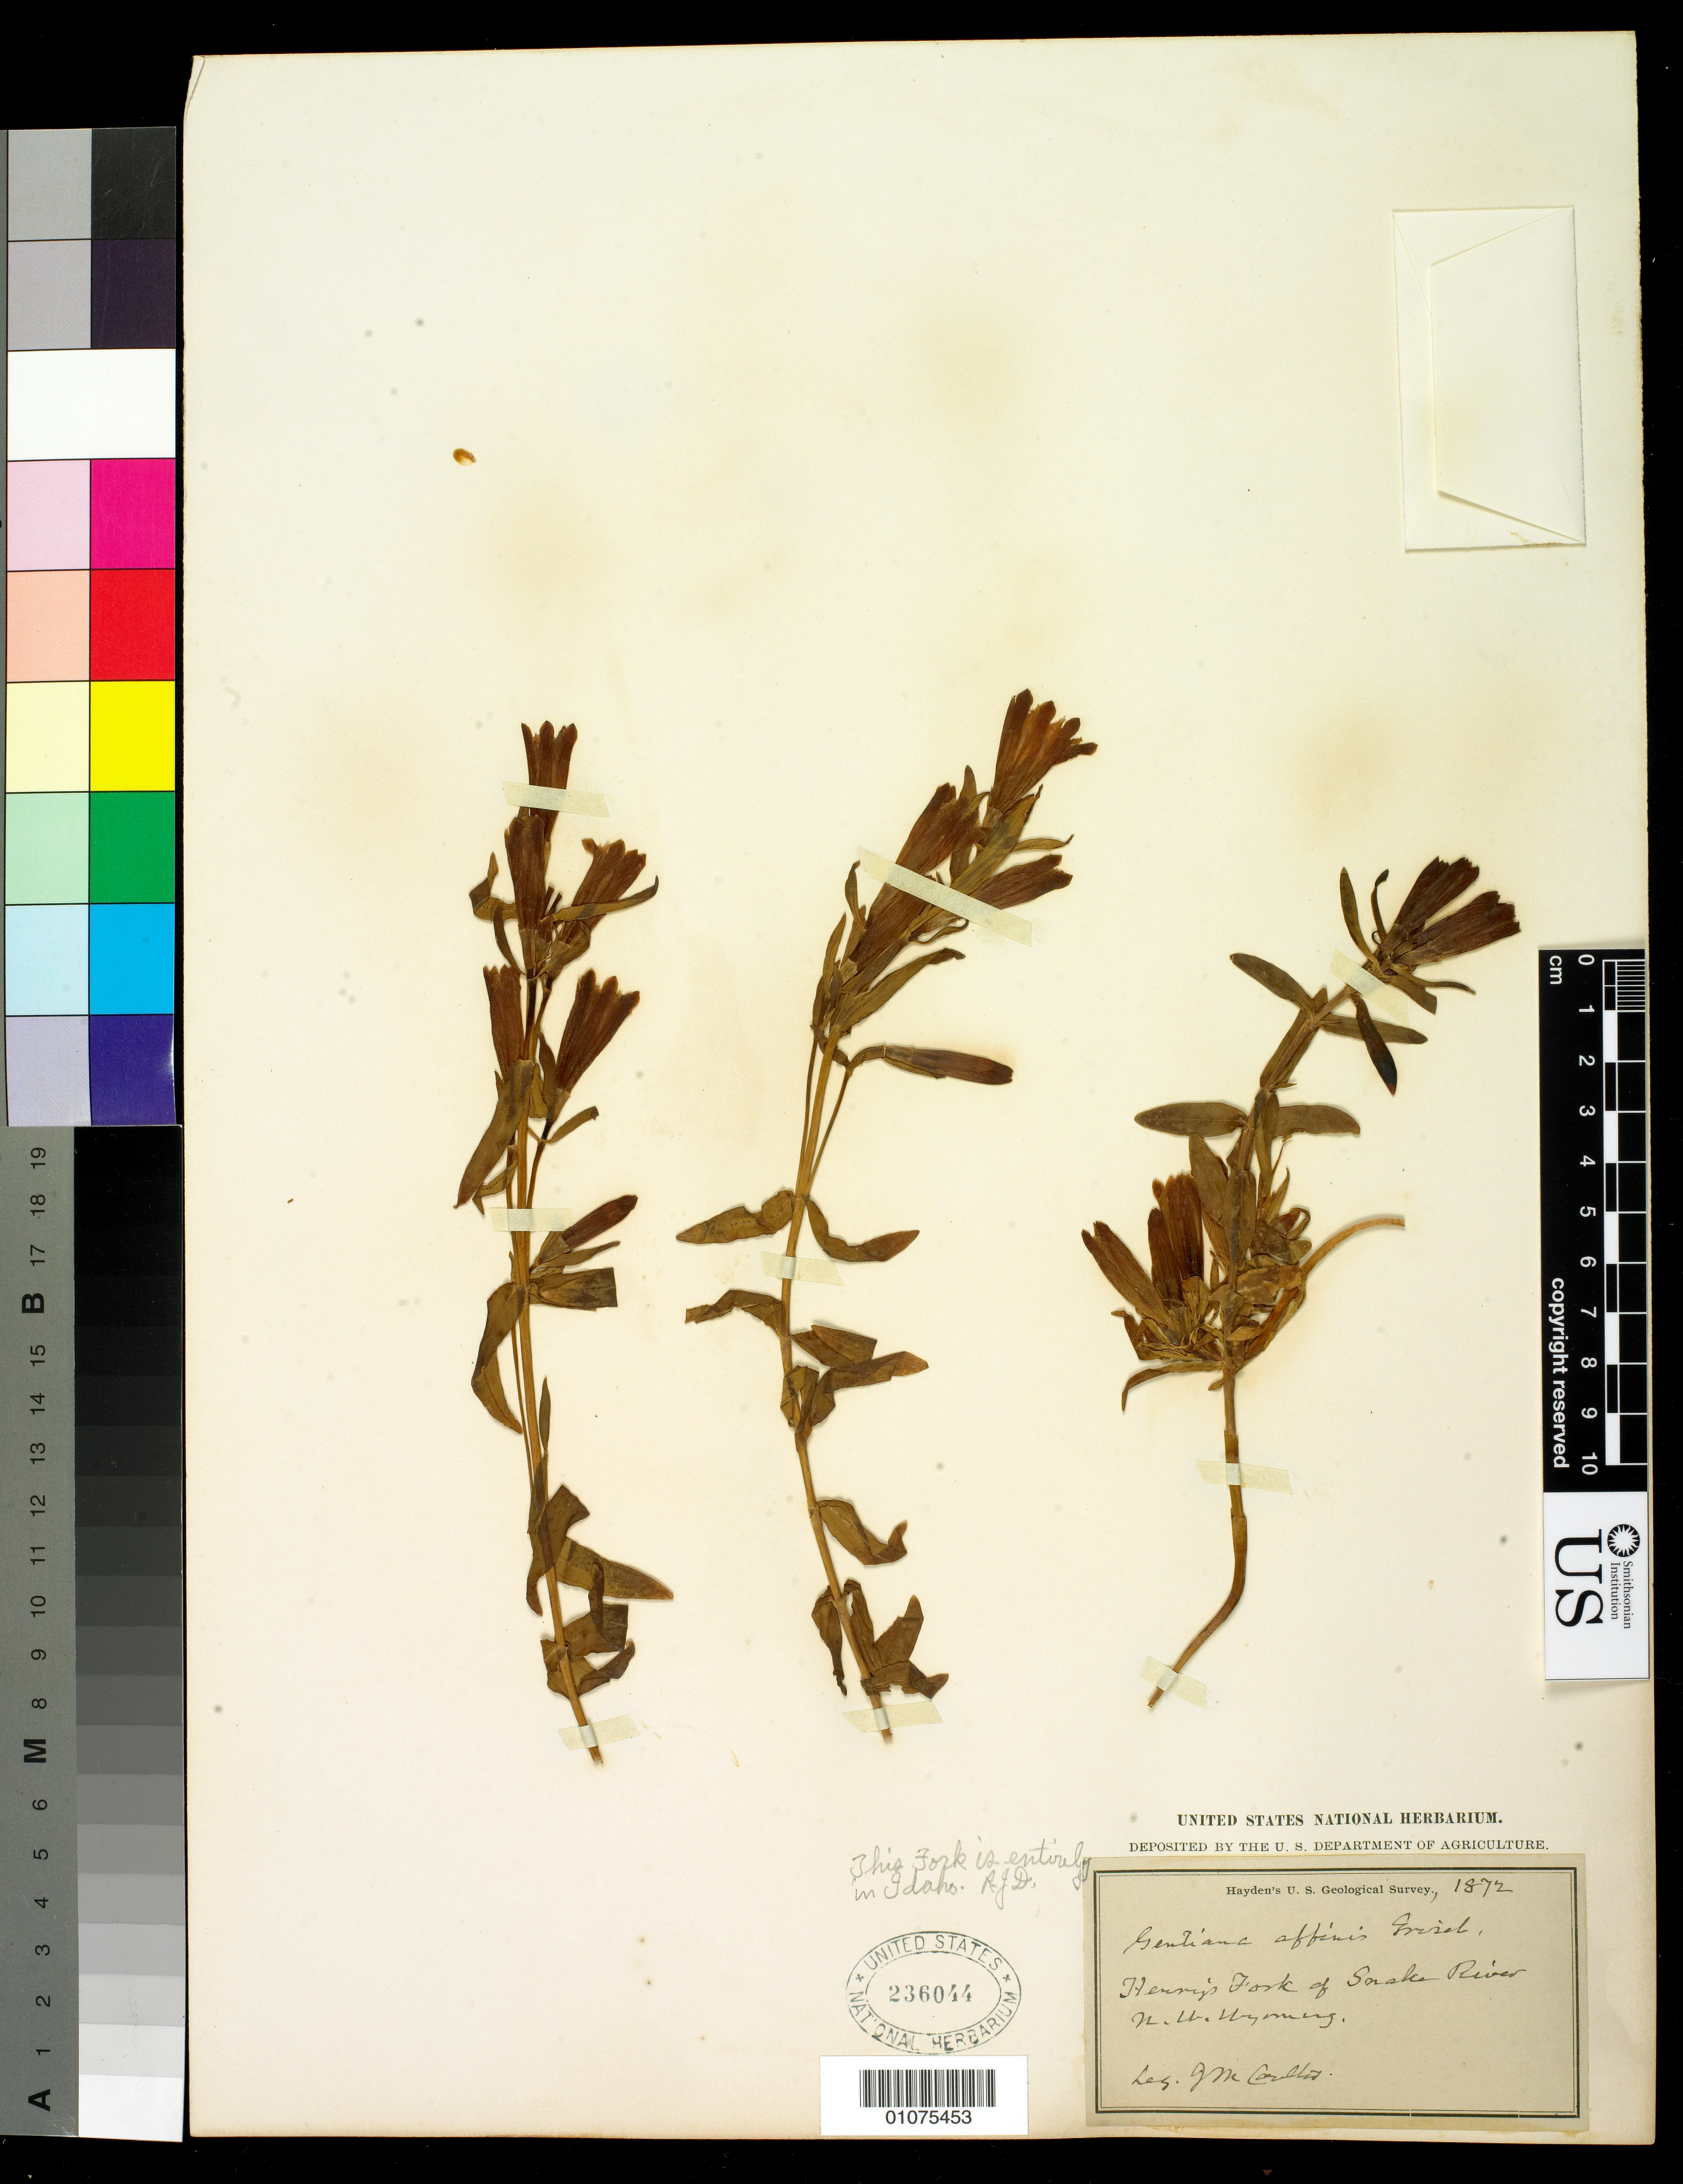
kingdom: Plantae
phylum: Tracheophyta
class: Magnoliopsida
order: Gentianales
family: Gentianaceae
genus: Gentiana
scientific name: Gentiana affinis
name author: Griseb.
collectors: J. M. Coulter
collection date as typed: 1872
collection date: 1872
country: United States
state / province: Wyoming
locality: Henry's Fork, Snake River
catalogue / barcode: US 236044